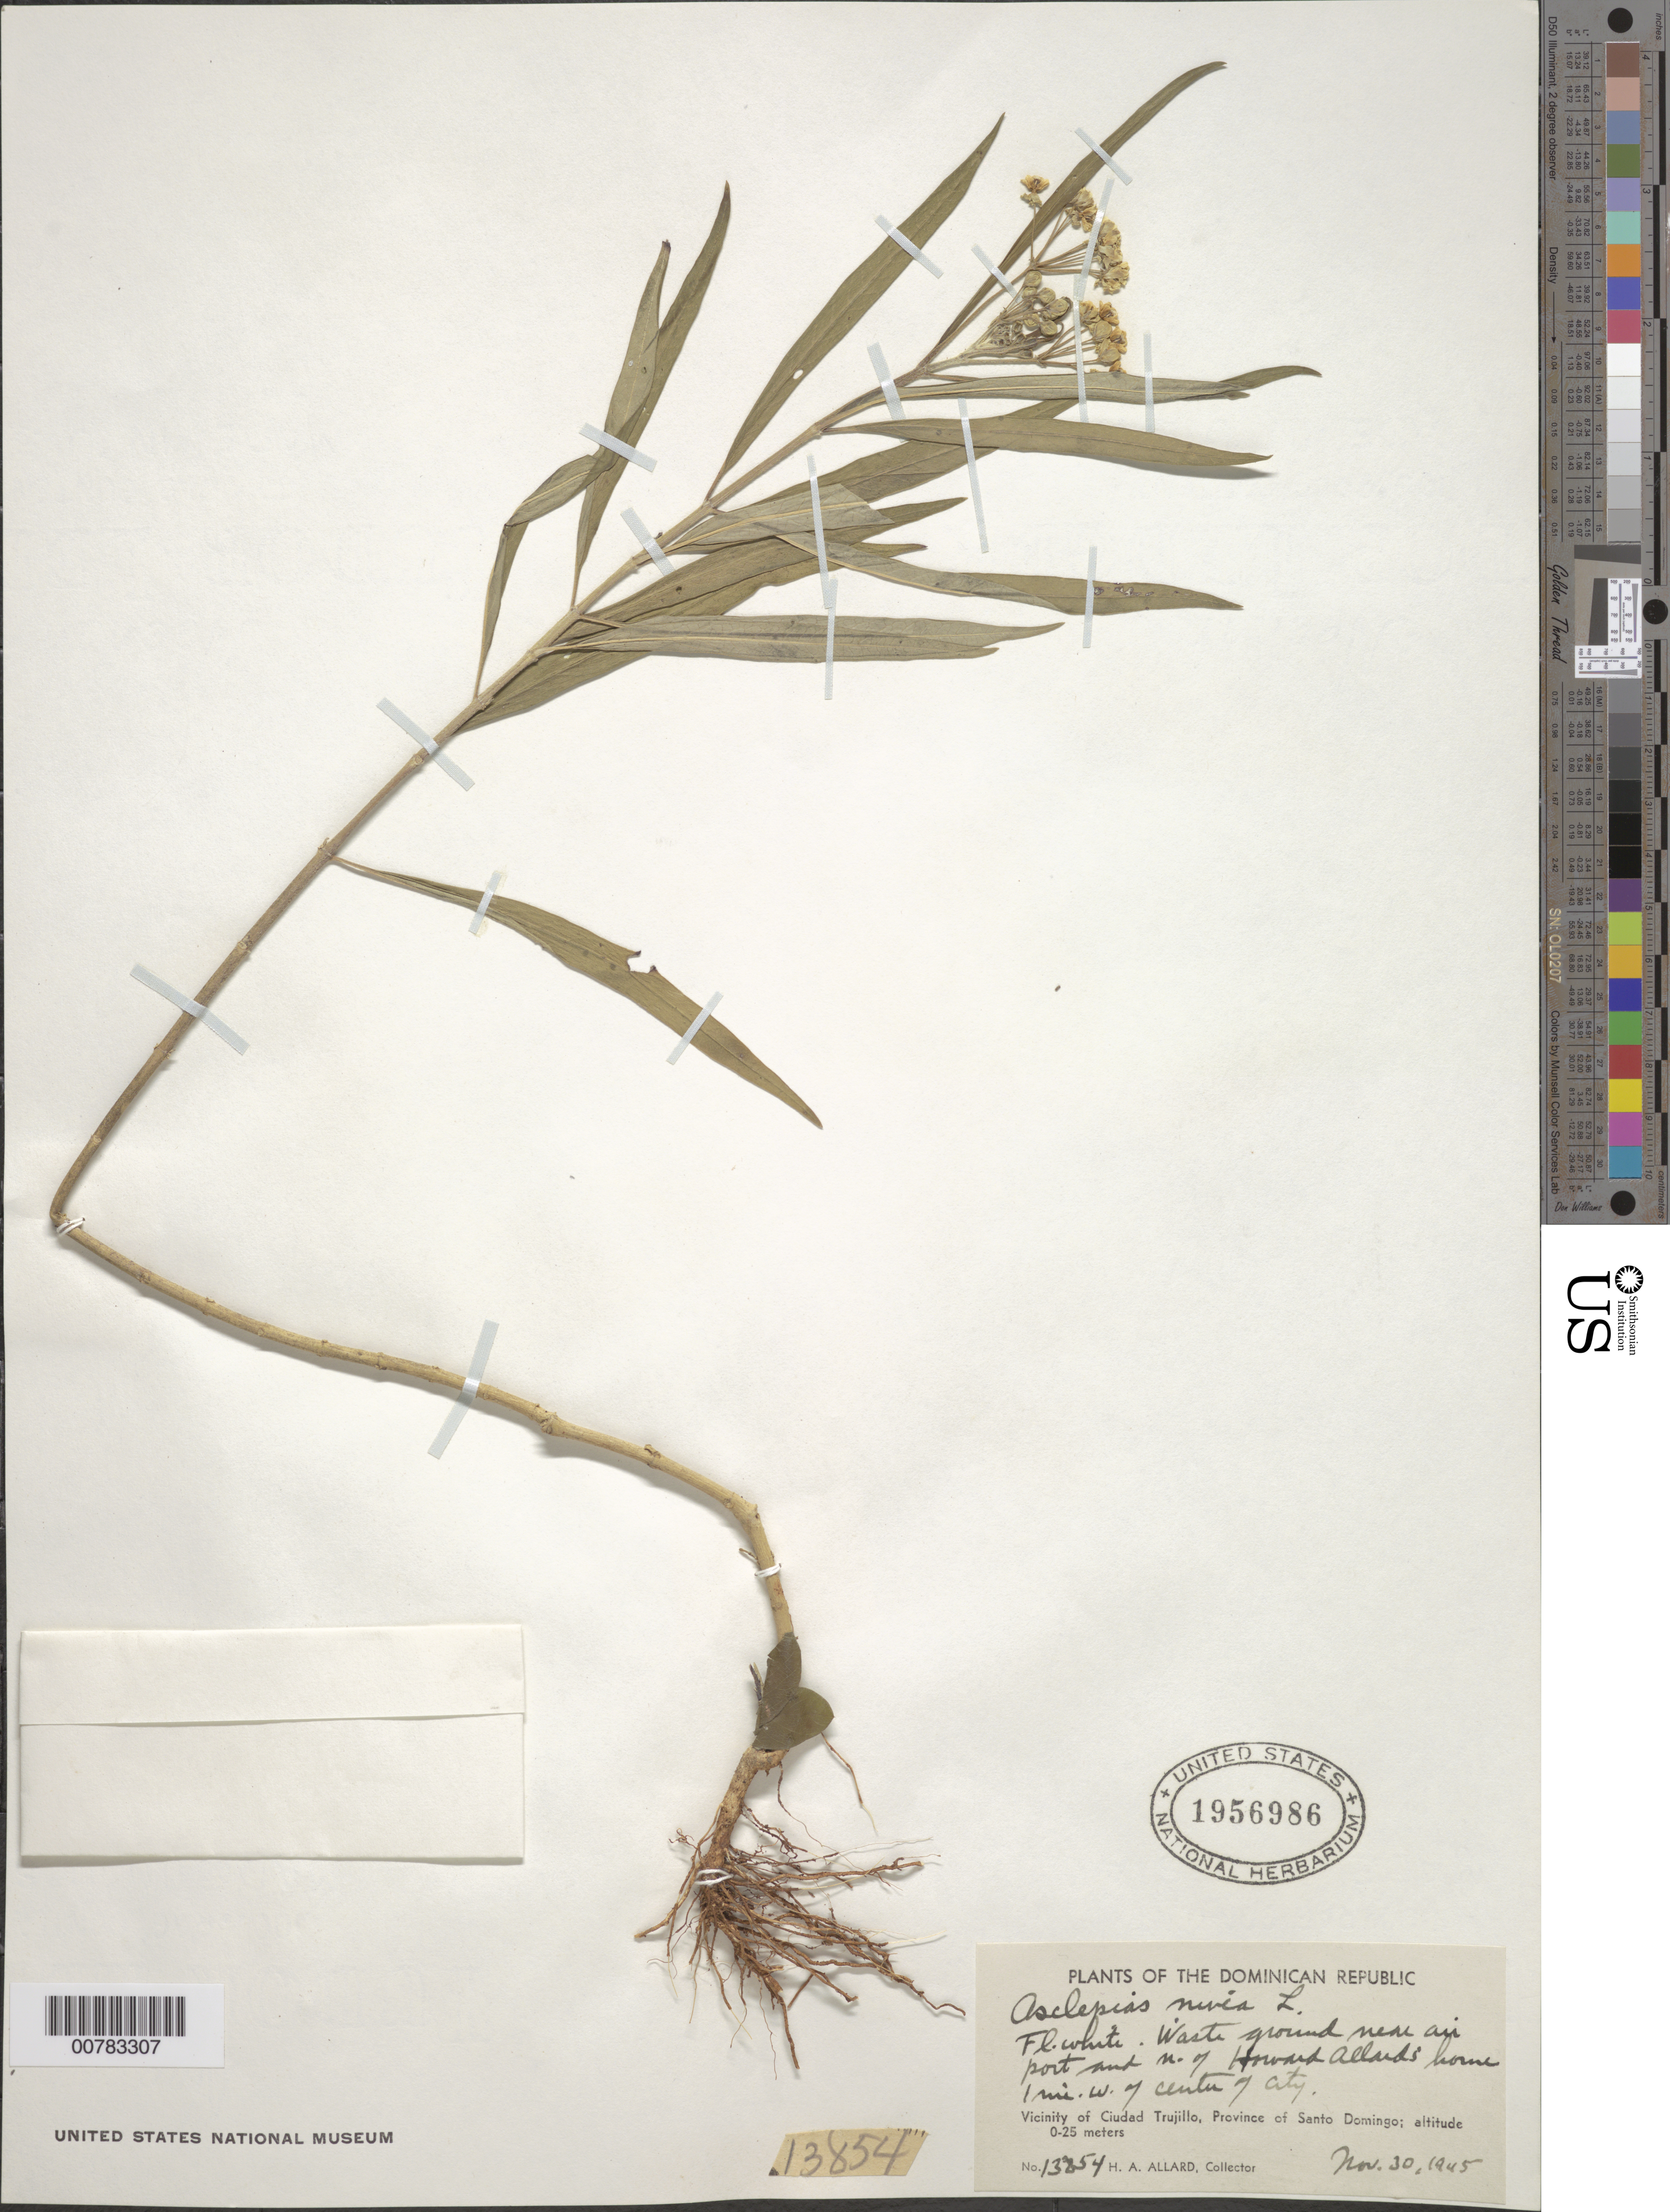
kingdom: Plantae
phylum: Tracheophyta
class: Magnoliopsida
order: Gentianales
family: Apocynaceae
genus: Asclepias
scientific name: Asclepias nivea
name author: L.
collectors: H. A. Allard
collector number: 13854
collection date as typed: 30 Nov 1945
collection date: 1945-11-30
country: Dominican Republic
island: Hispaniola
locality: Province of Santo Domingo, vicinity of Ciudad Trujillo, near airport and north of Howard Allard's home 1 mile west of center of city.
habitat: Waste ground.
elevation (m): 0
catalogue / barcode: US 1956986